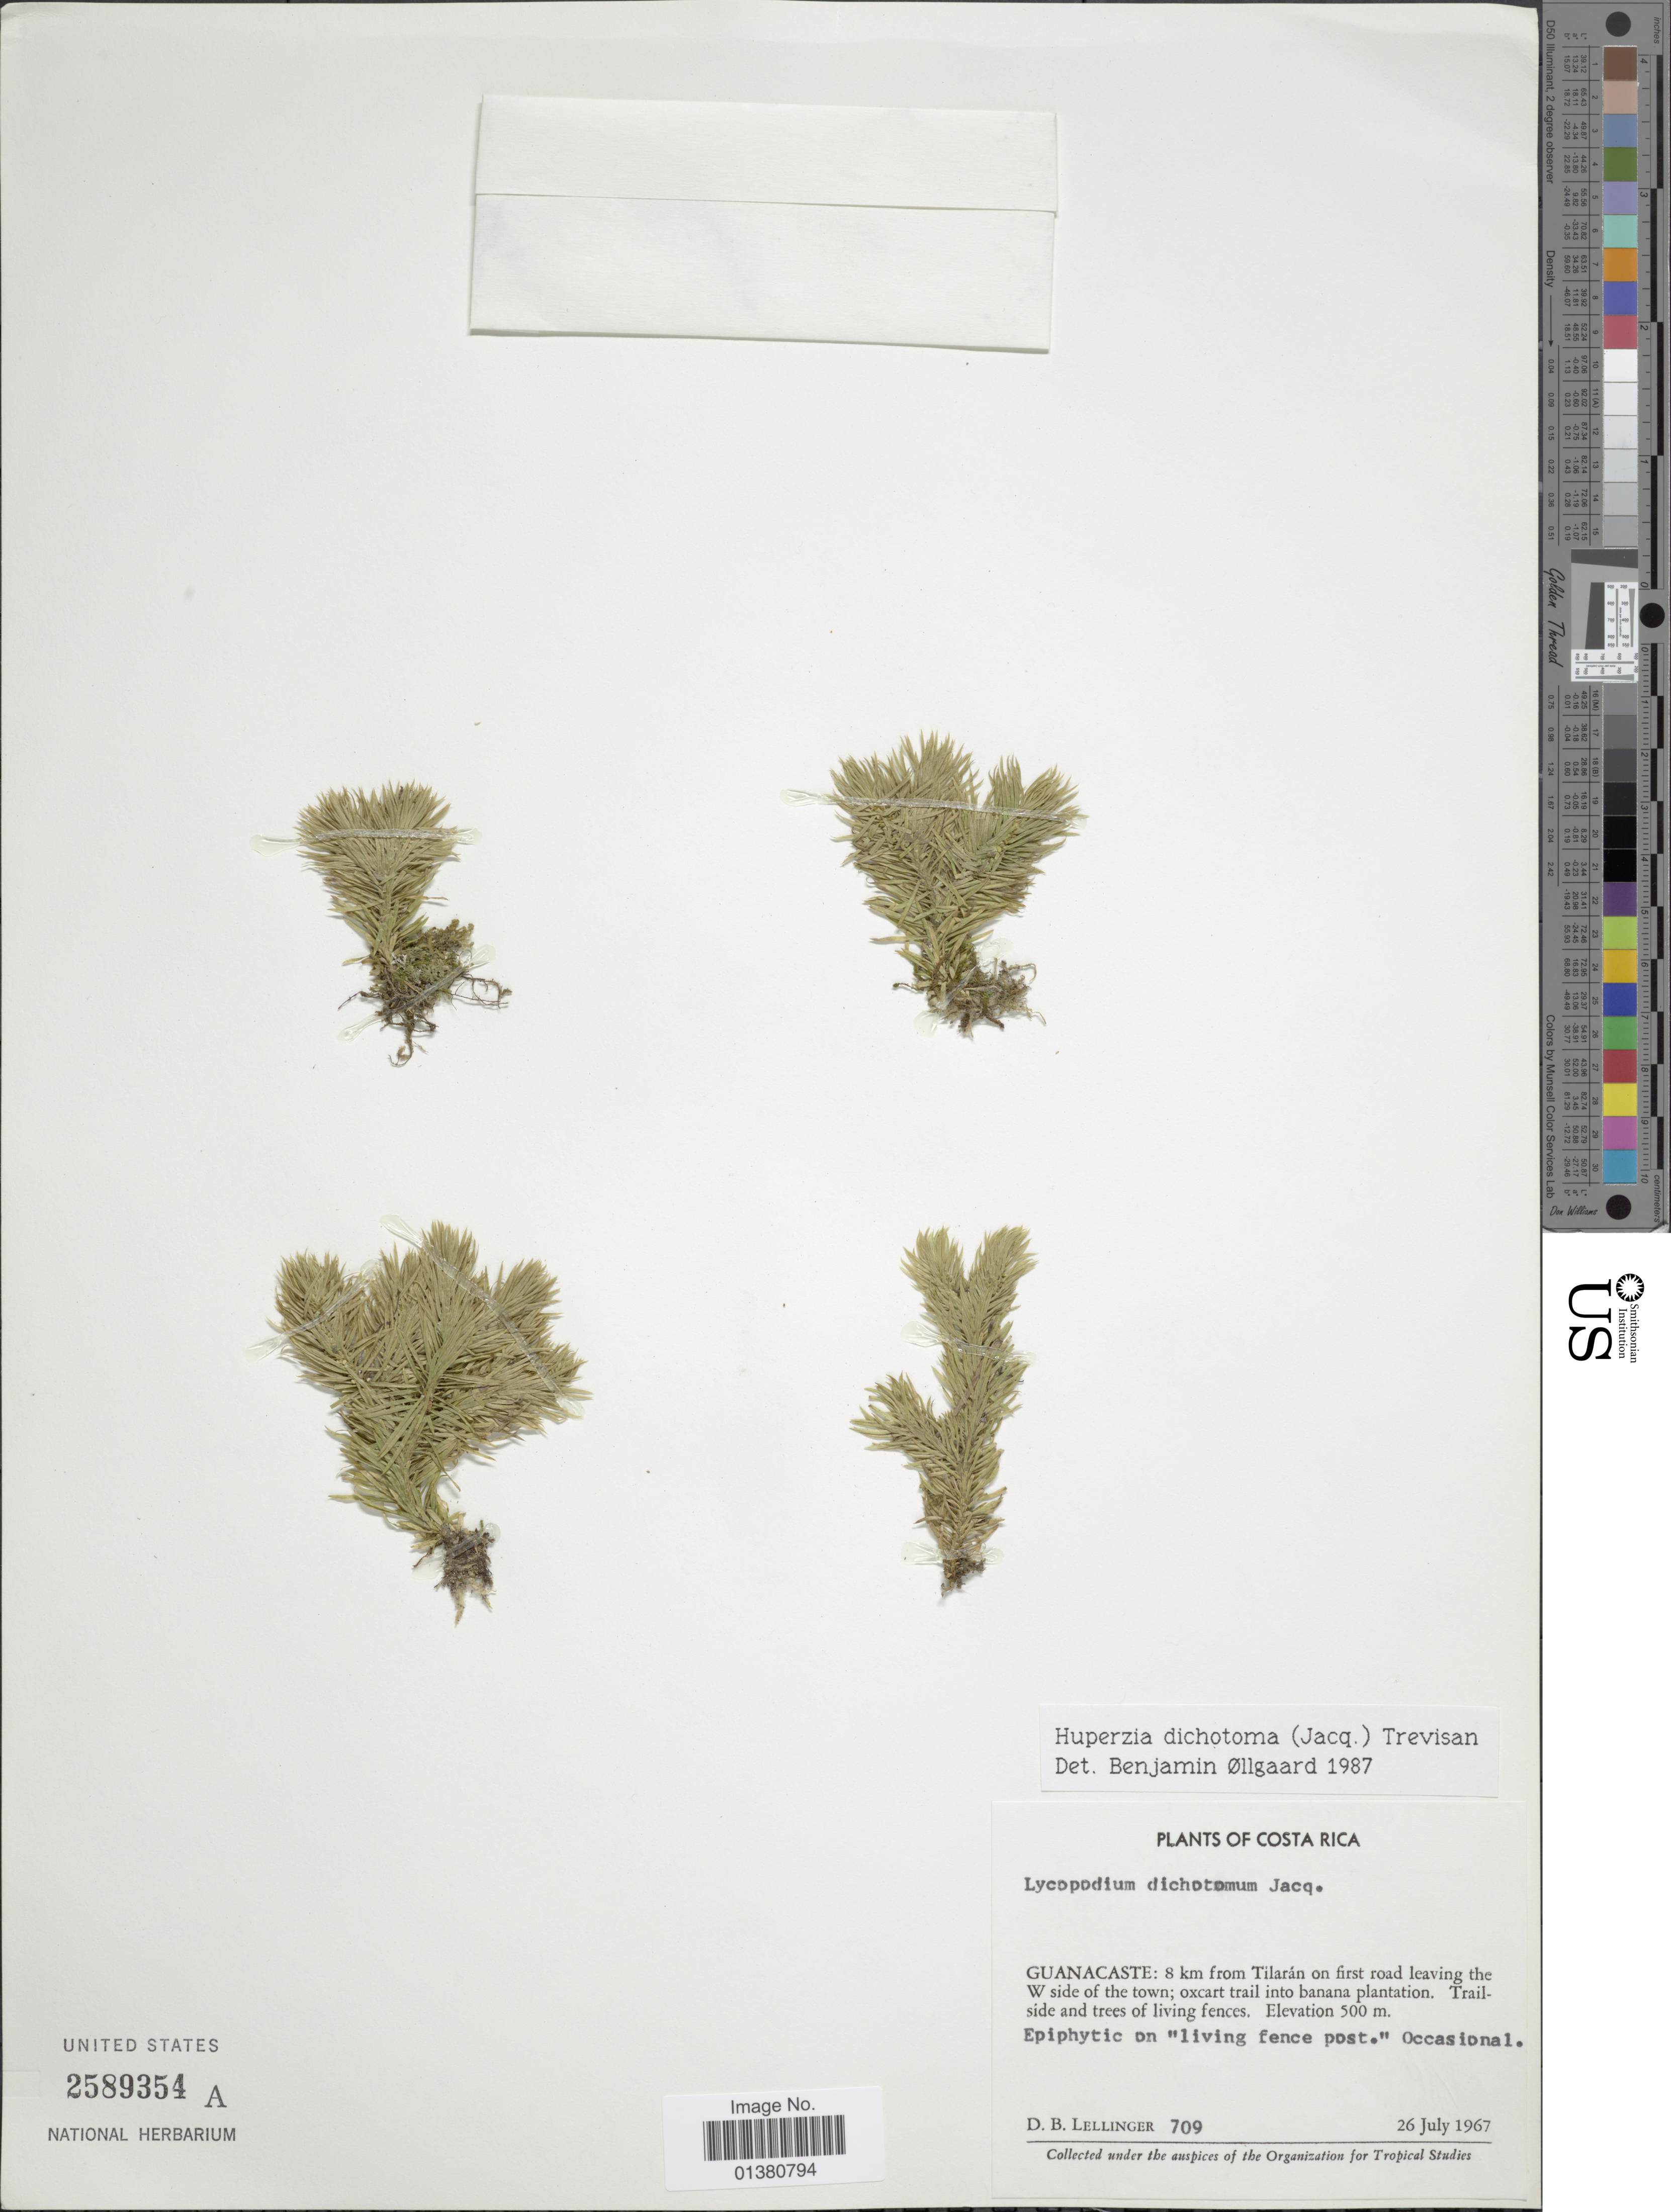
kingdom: Plantae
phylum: Tracheophyta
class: Lycopodiopsida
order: Lycopodiales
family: Lycopodiaceae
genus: Phlegmariurus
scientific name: Phlegmariurus dichotomus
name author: (Jacq.) W.H. Wagner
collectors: D. B. Lellinger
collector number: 709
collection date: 1967-07-26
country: Costa Rica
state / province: Guanacaste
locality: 8 km from Tilarán on first road leaving the W side of the town; oxcart trail into banana plantation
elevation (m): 500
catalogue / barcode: US 2589354A